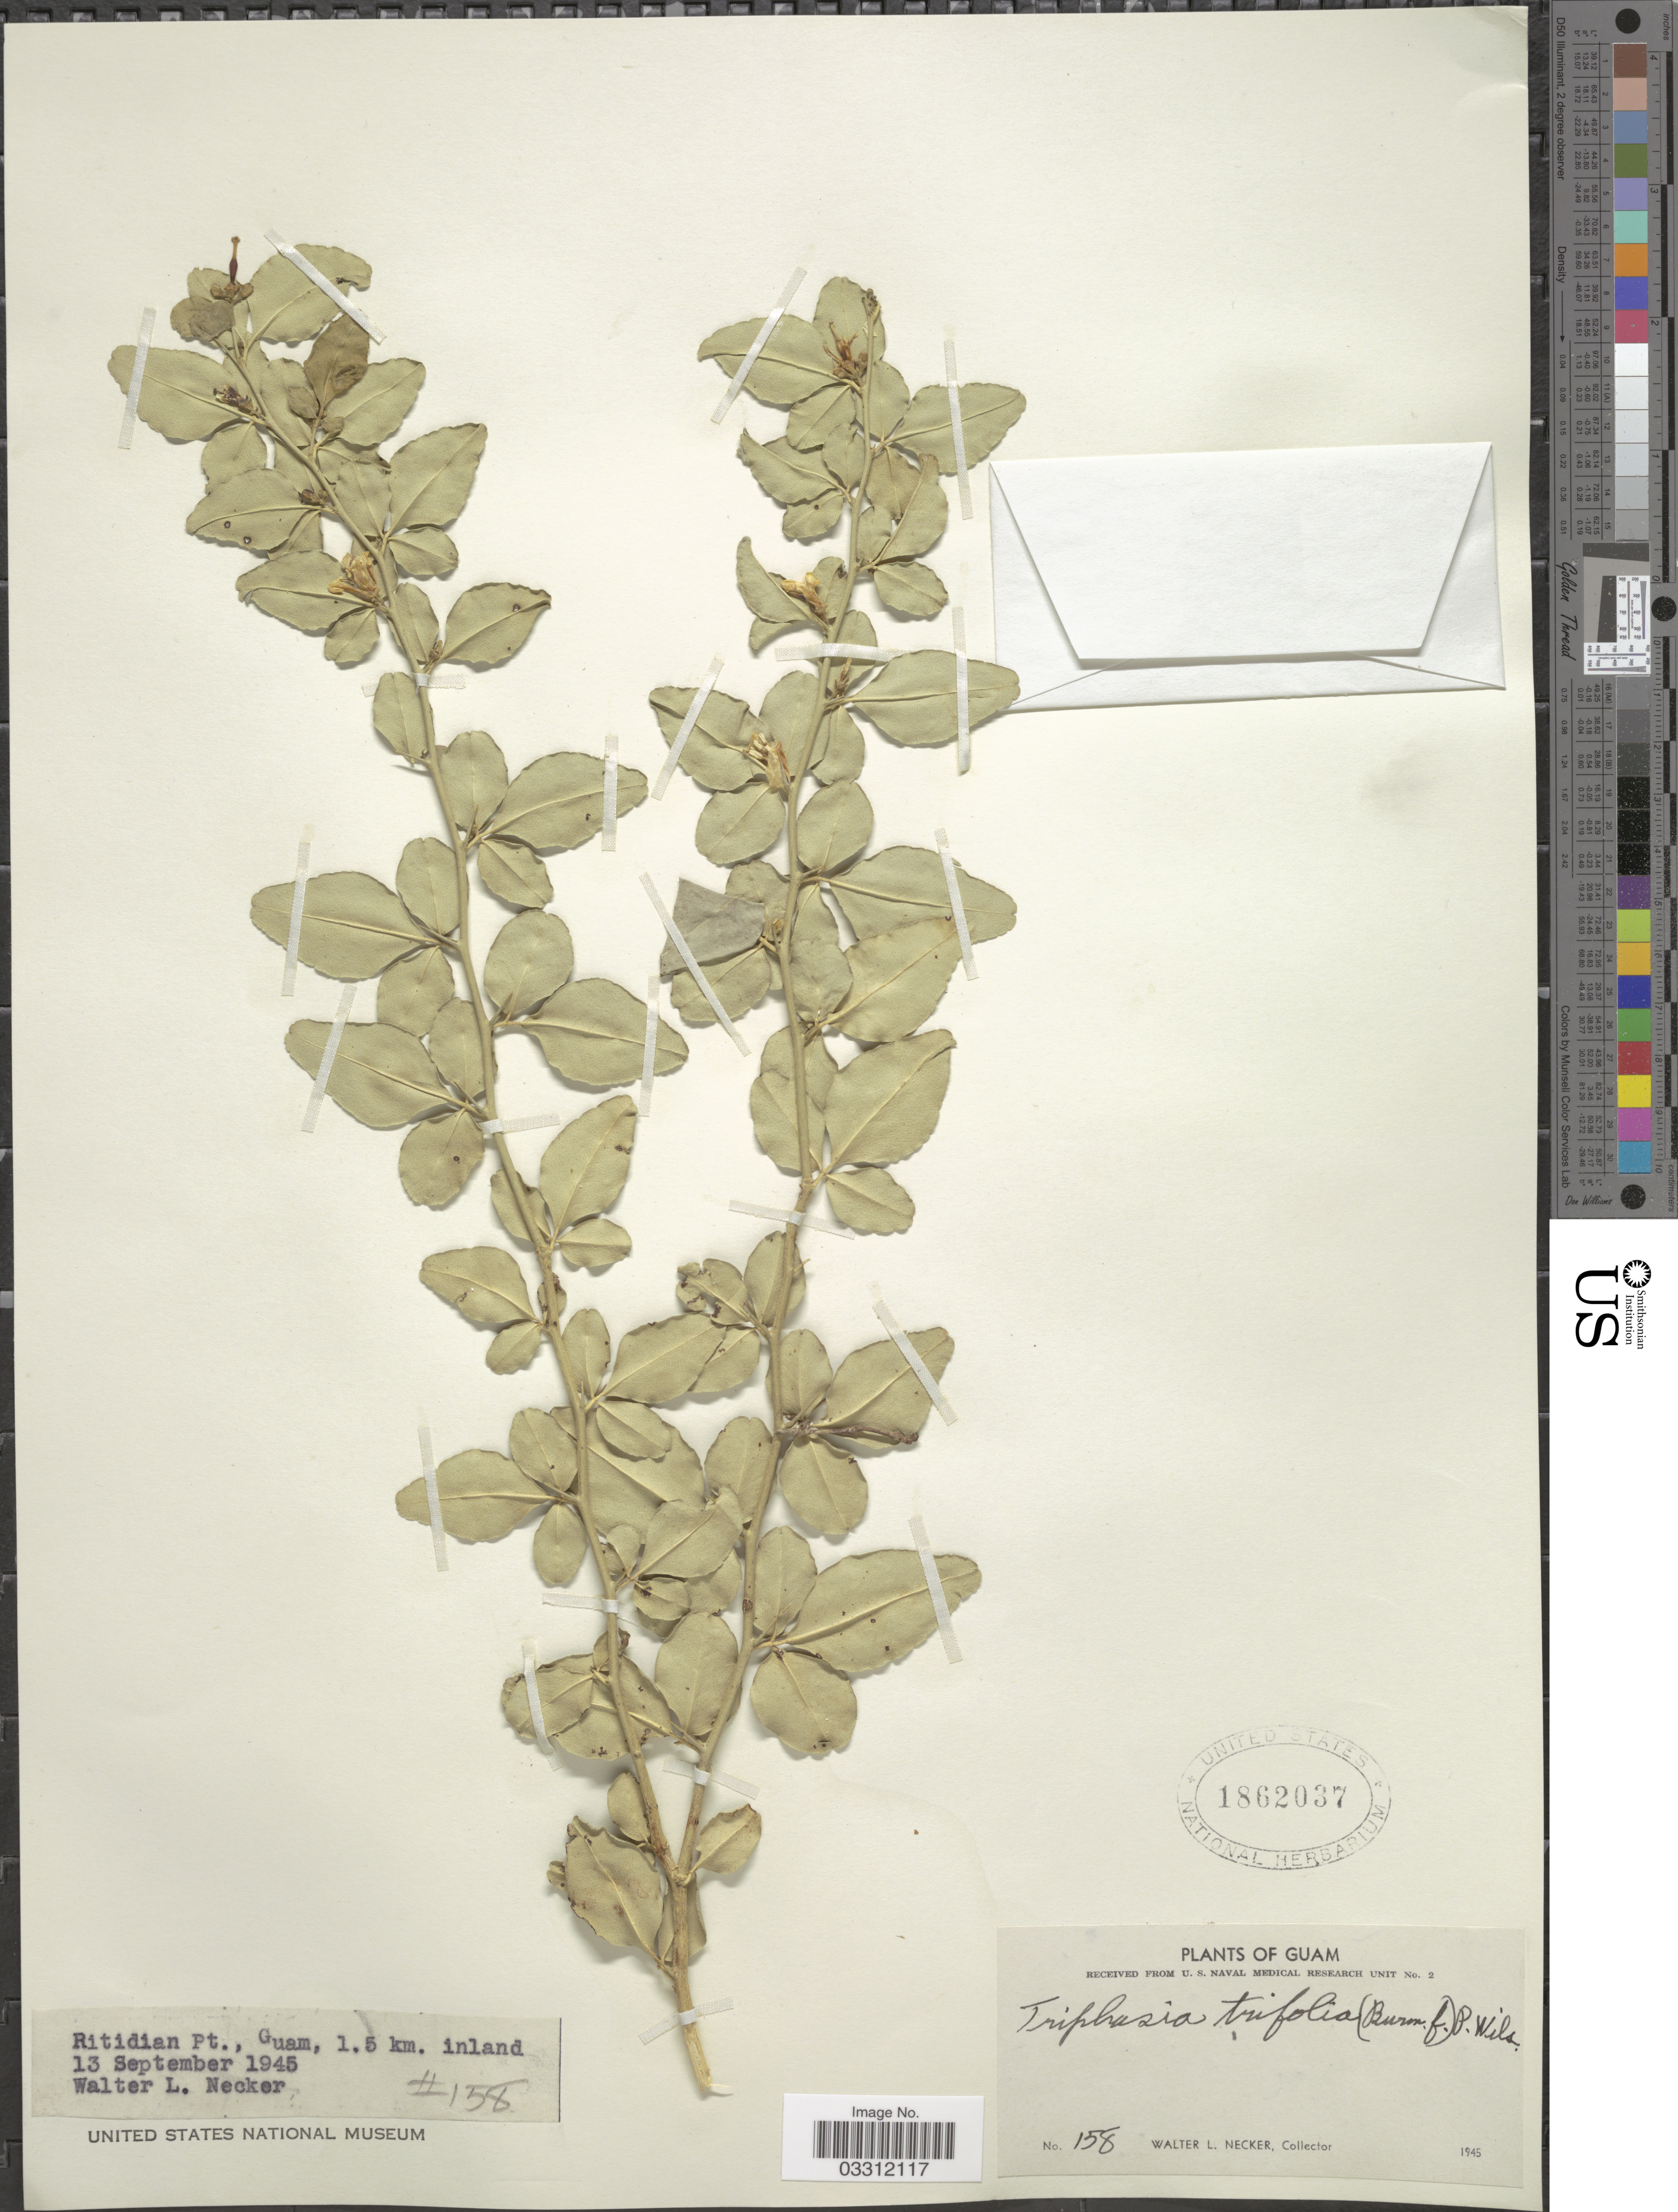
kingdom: Plantae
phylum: Tracheophyta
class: Magnoliopsida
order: Sapindales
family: Rutaceae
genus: Triphasia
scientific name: Triphasia trifolia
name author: (Burm. f.) P. Wilson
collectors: W. L. Necker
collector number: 158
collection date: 1945-09-13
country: Guam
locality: Ritidian Pt., Guam, 1.5 km. inland.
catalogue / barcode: US 1862037